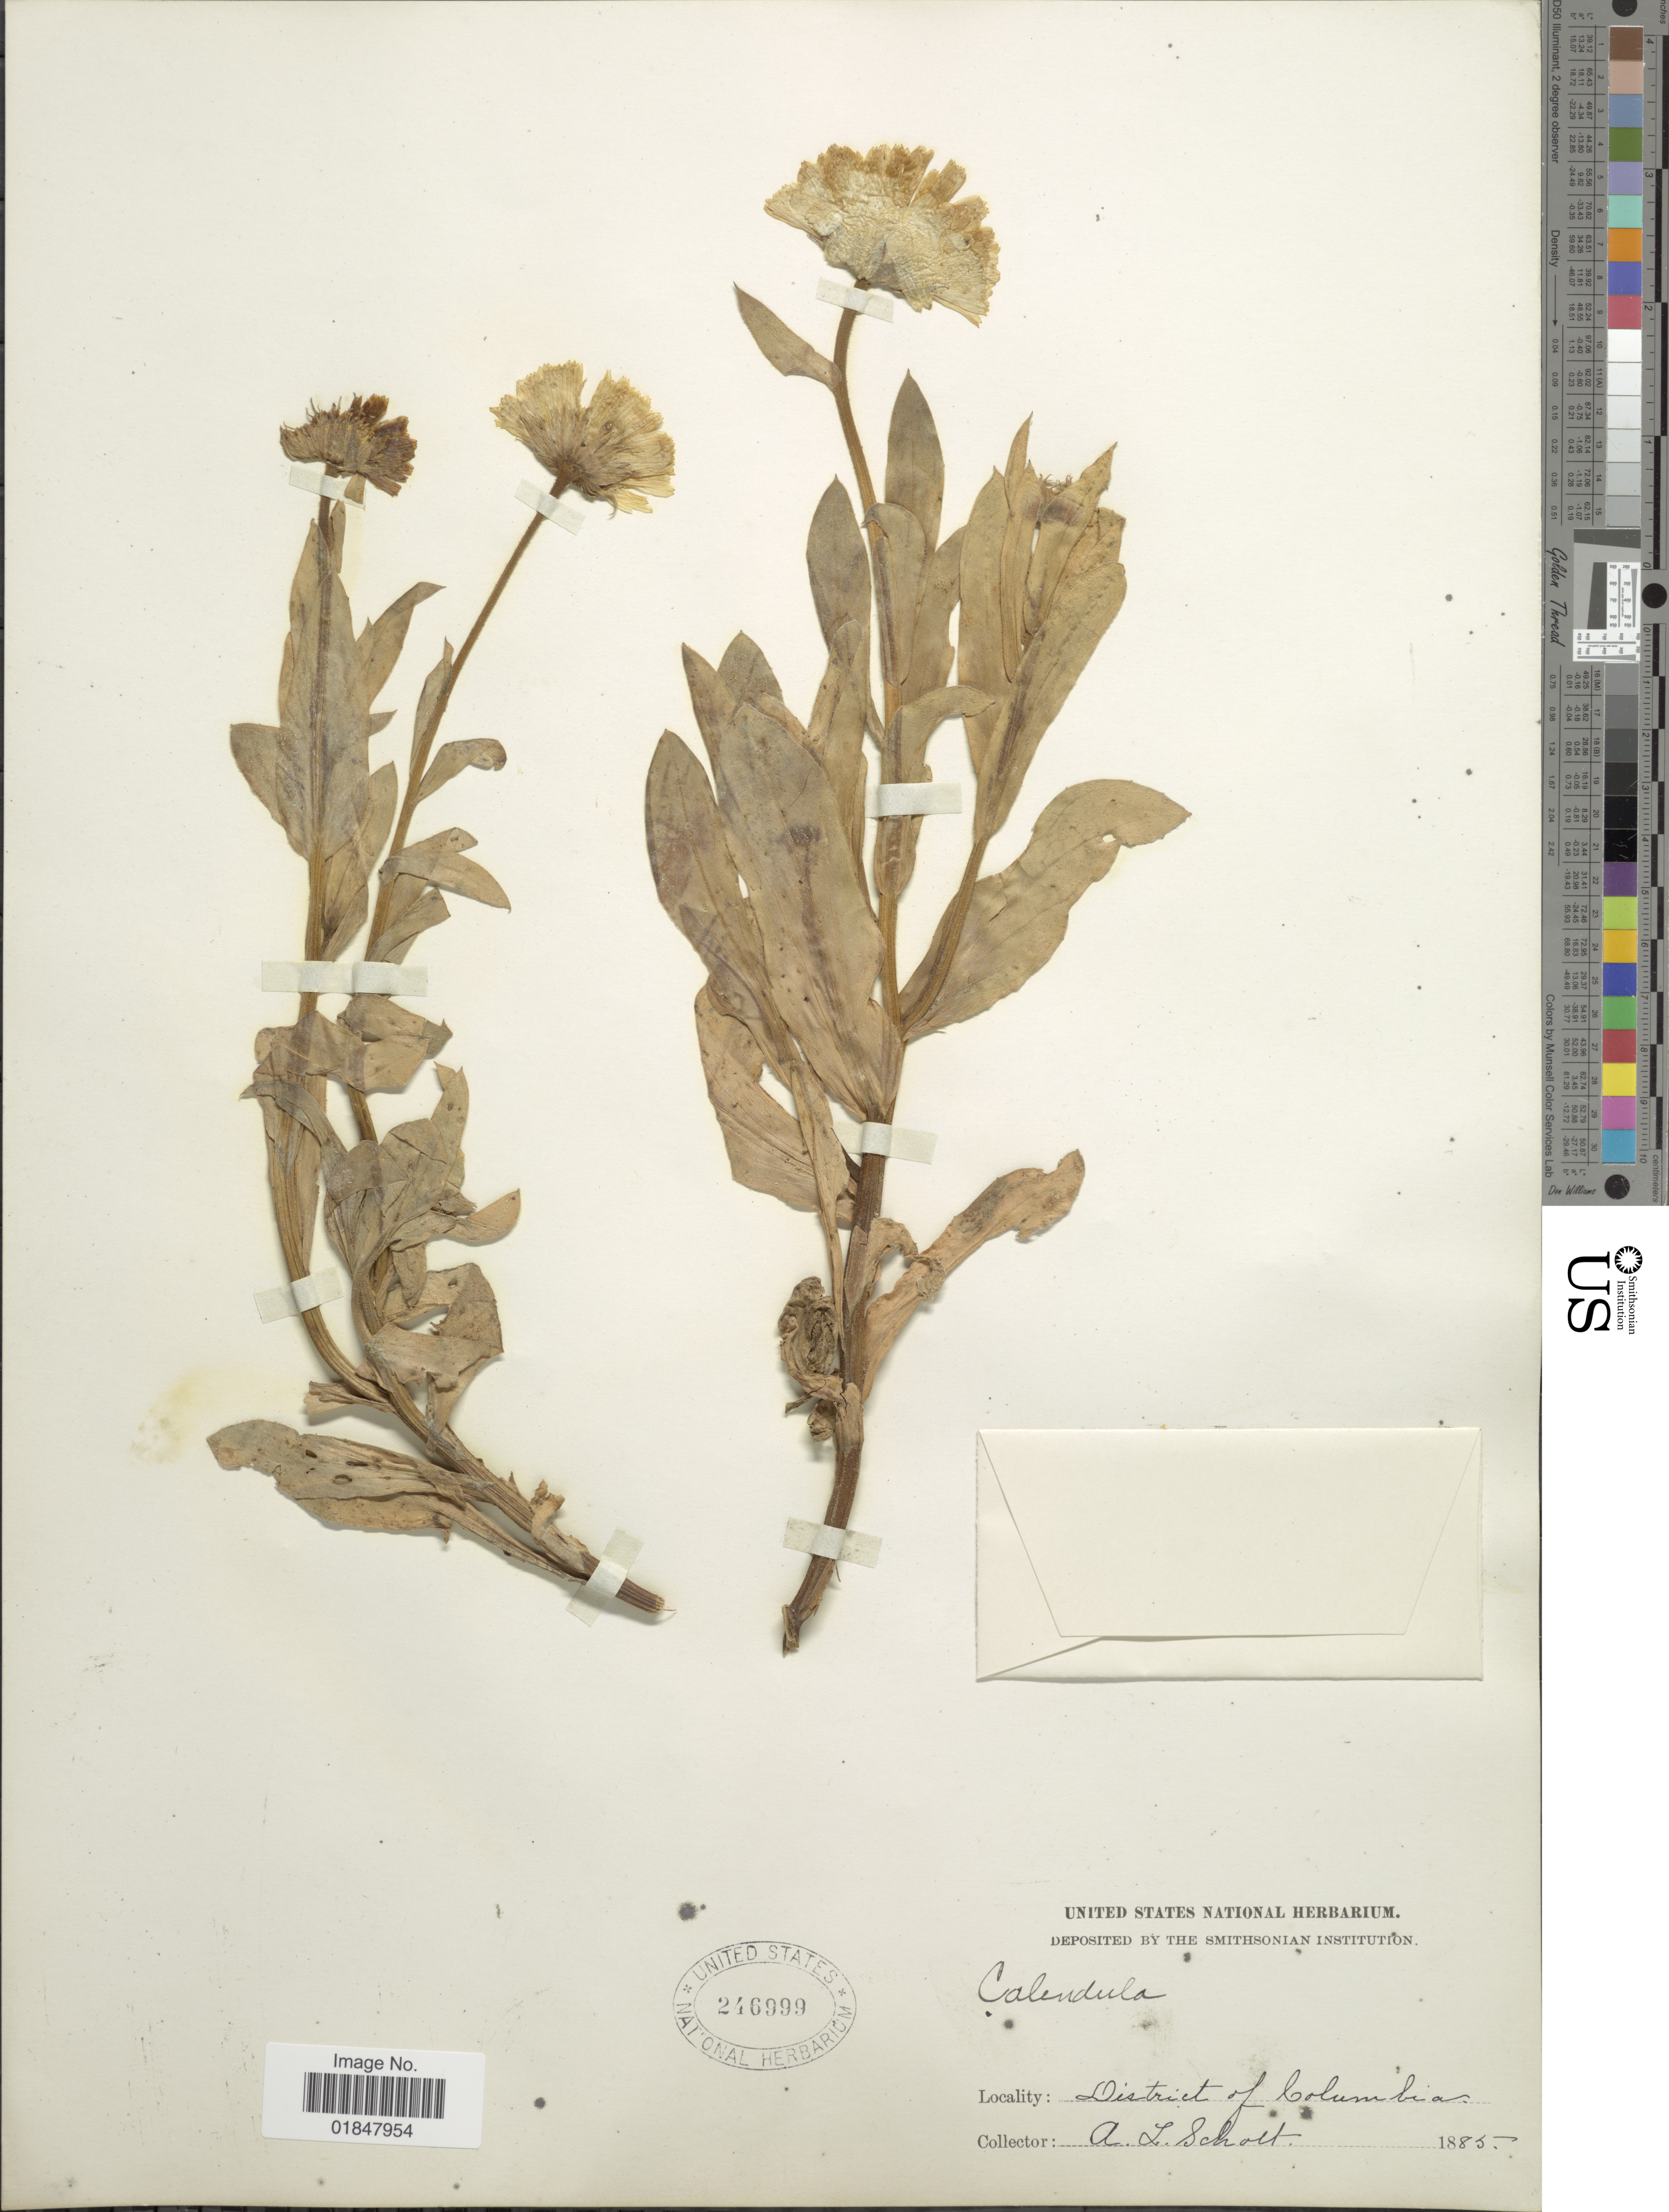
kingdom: Plantae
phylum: Tracheophyta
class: Magnoliopsida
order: Asterales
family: Asteraceae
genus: Calendula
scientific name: Calendula sp.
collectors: A. C. V. Schott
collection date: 1885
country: United States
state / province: District of Columbia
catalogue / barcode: US 246999